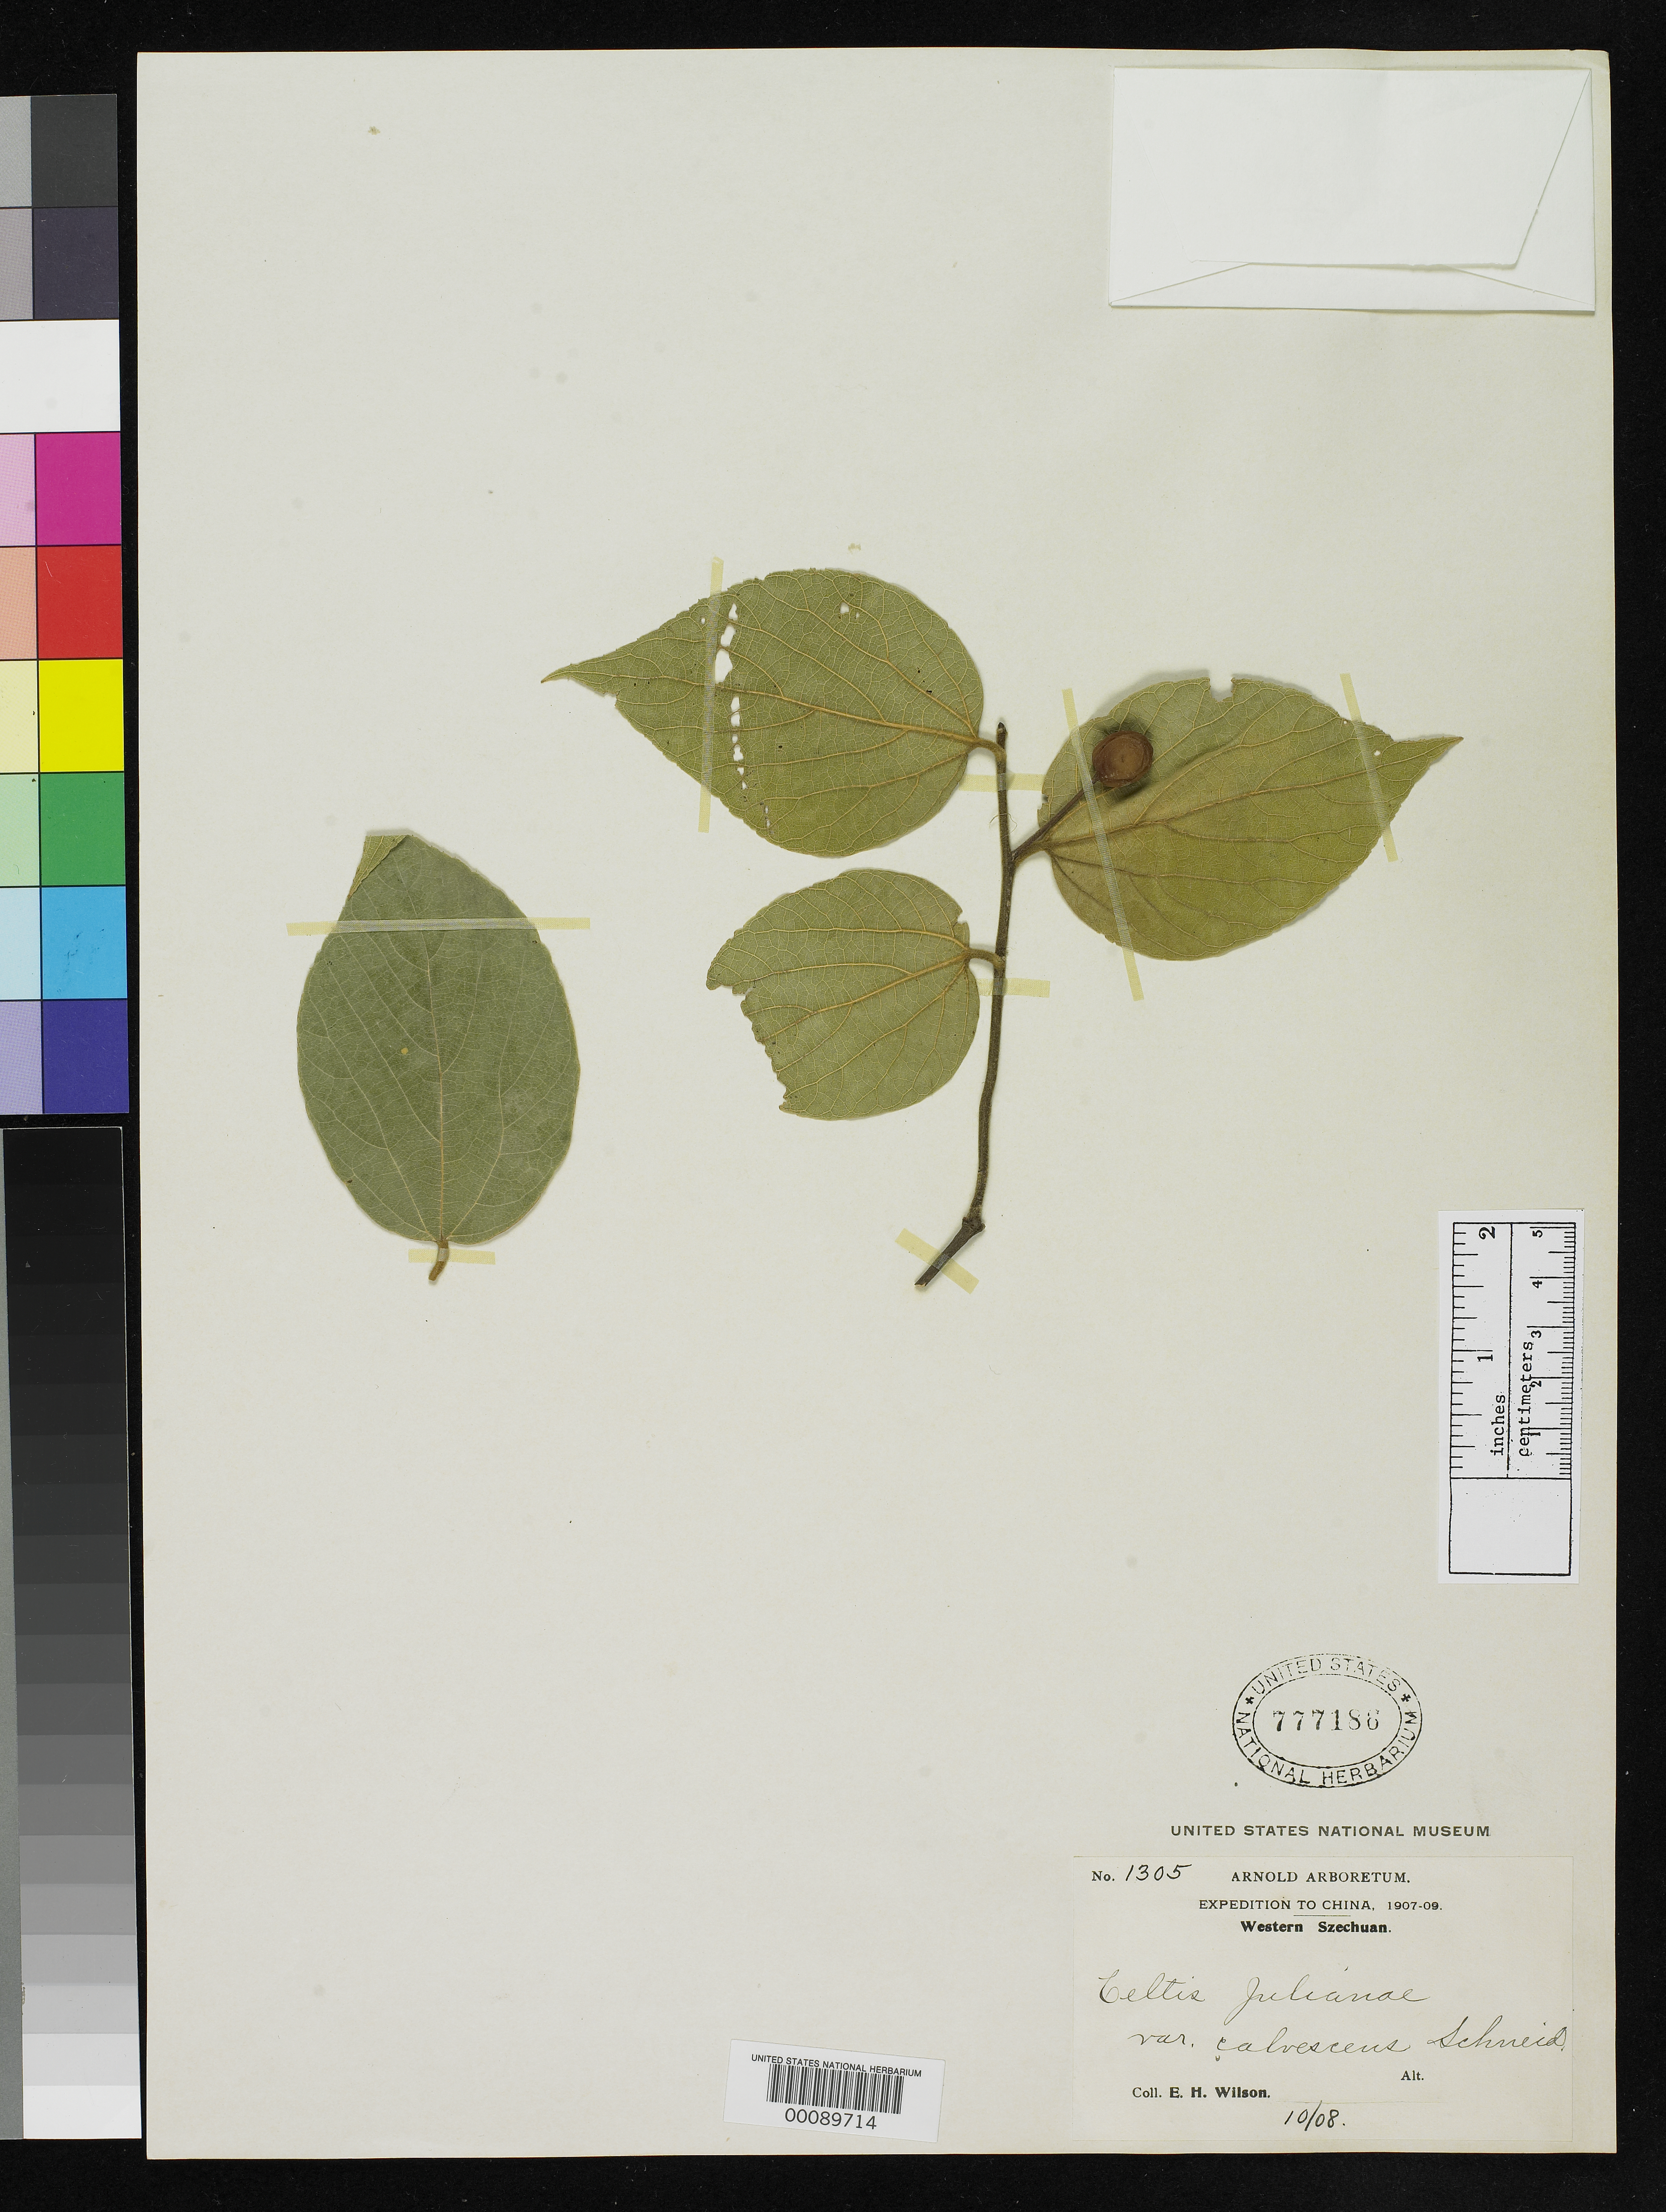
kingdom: Plantae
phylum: Tracheophyta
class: Magnoliopsida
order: Rosales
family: Cannabaceae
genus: Celtis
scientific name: Celtis julianae var. calvescens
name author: C.K. Schneid. in Sarg.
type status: Isotype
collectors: E. H. Wilson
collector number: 1305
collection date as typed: Oct 1908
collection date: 1908-10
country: China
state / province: Sichuan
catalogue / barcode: US 777186